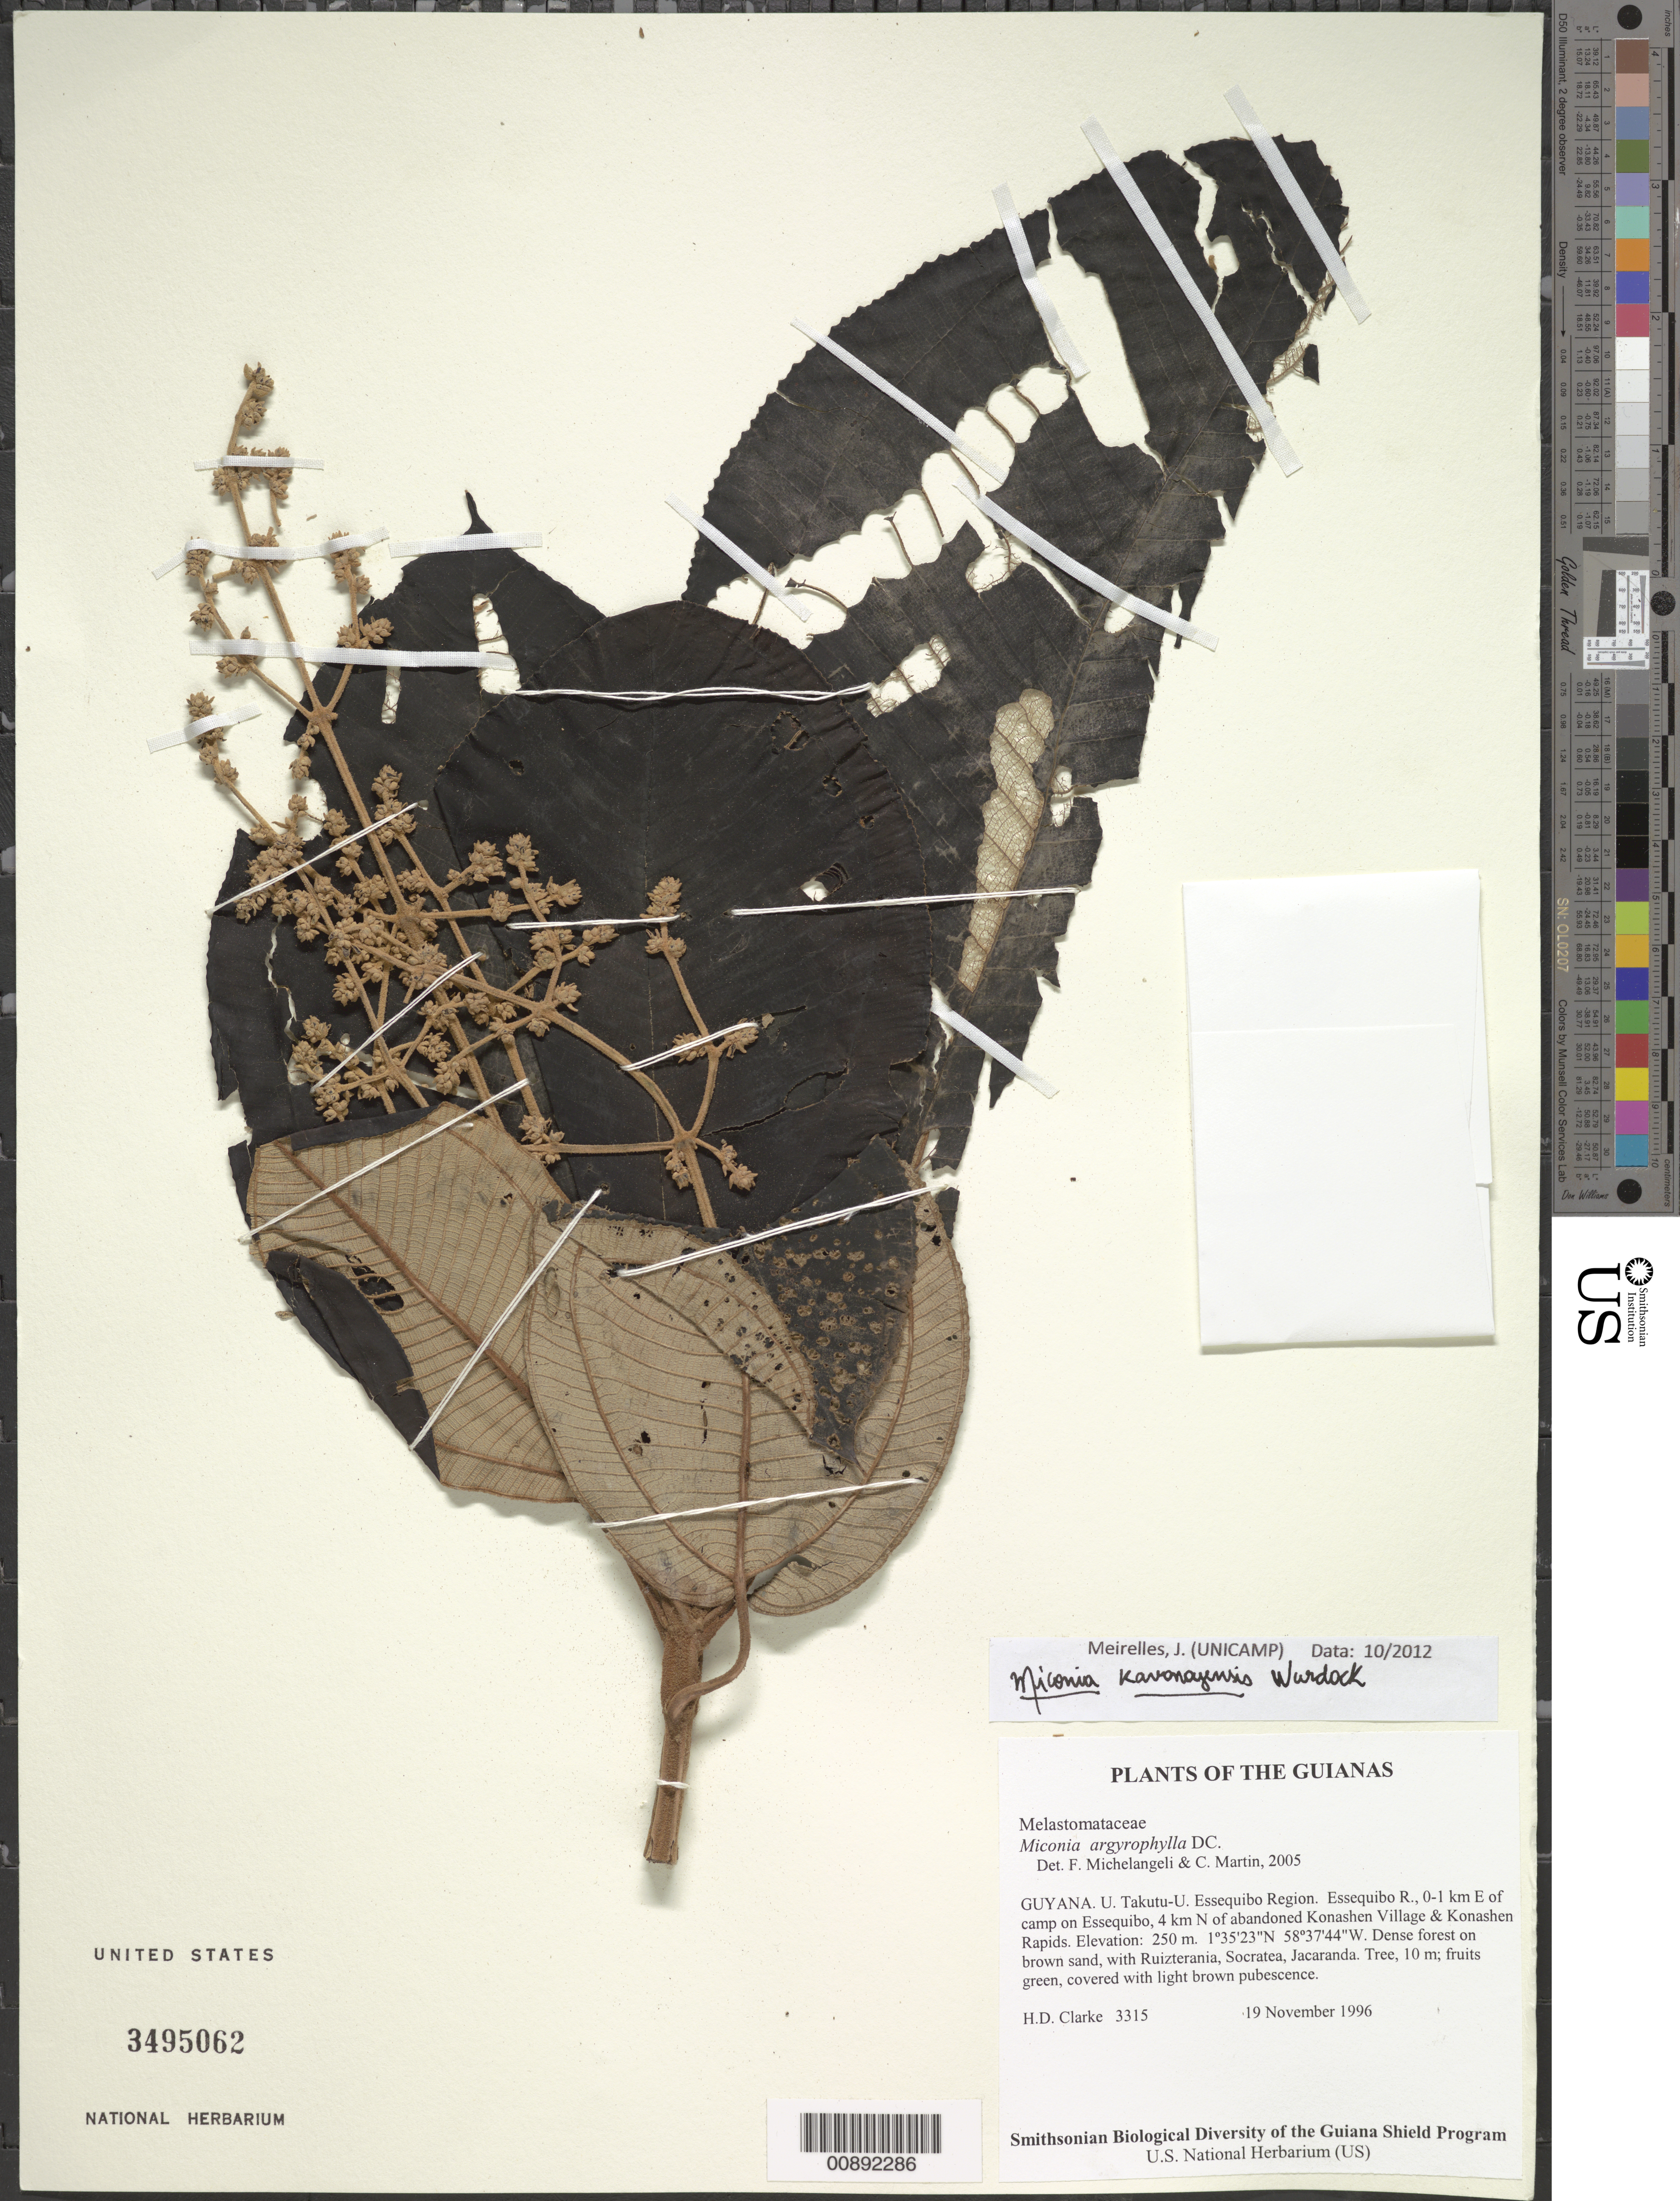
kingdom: Plantae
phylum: Tracheophyta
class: Magnoliopsida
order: Myrtales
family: Melastomataceae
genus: Miconia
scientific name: Miconia argyrophylla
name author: DC.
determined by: Michelangeli, F. A.; Martin, C.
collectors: H. D. Clarke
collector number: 3315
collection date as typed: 19 November 1996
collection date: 1996-11-19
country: Guyana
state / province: U. Takutu-U. Essequibo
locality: Essequibo R., 0-1 km E of camp on Essequibo, 4 km N of abandoned Konashen Village & Konashen Rapids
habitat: Dense forest on brown sand, with Ruizterania, Socratea, Jacaranda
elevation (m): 250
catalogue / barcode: US 3495062